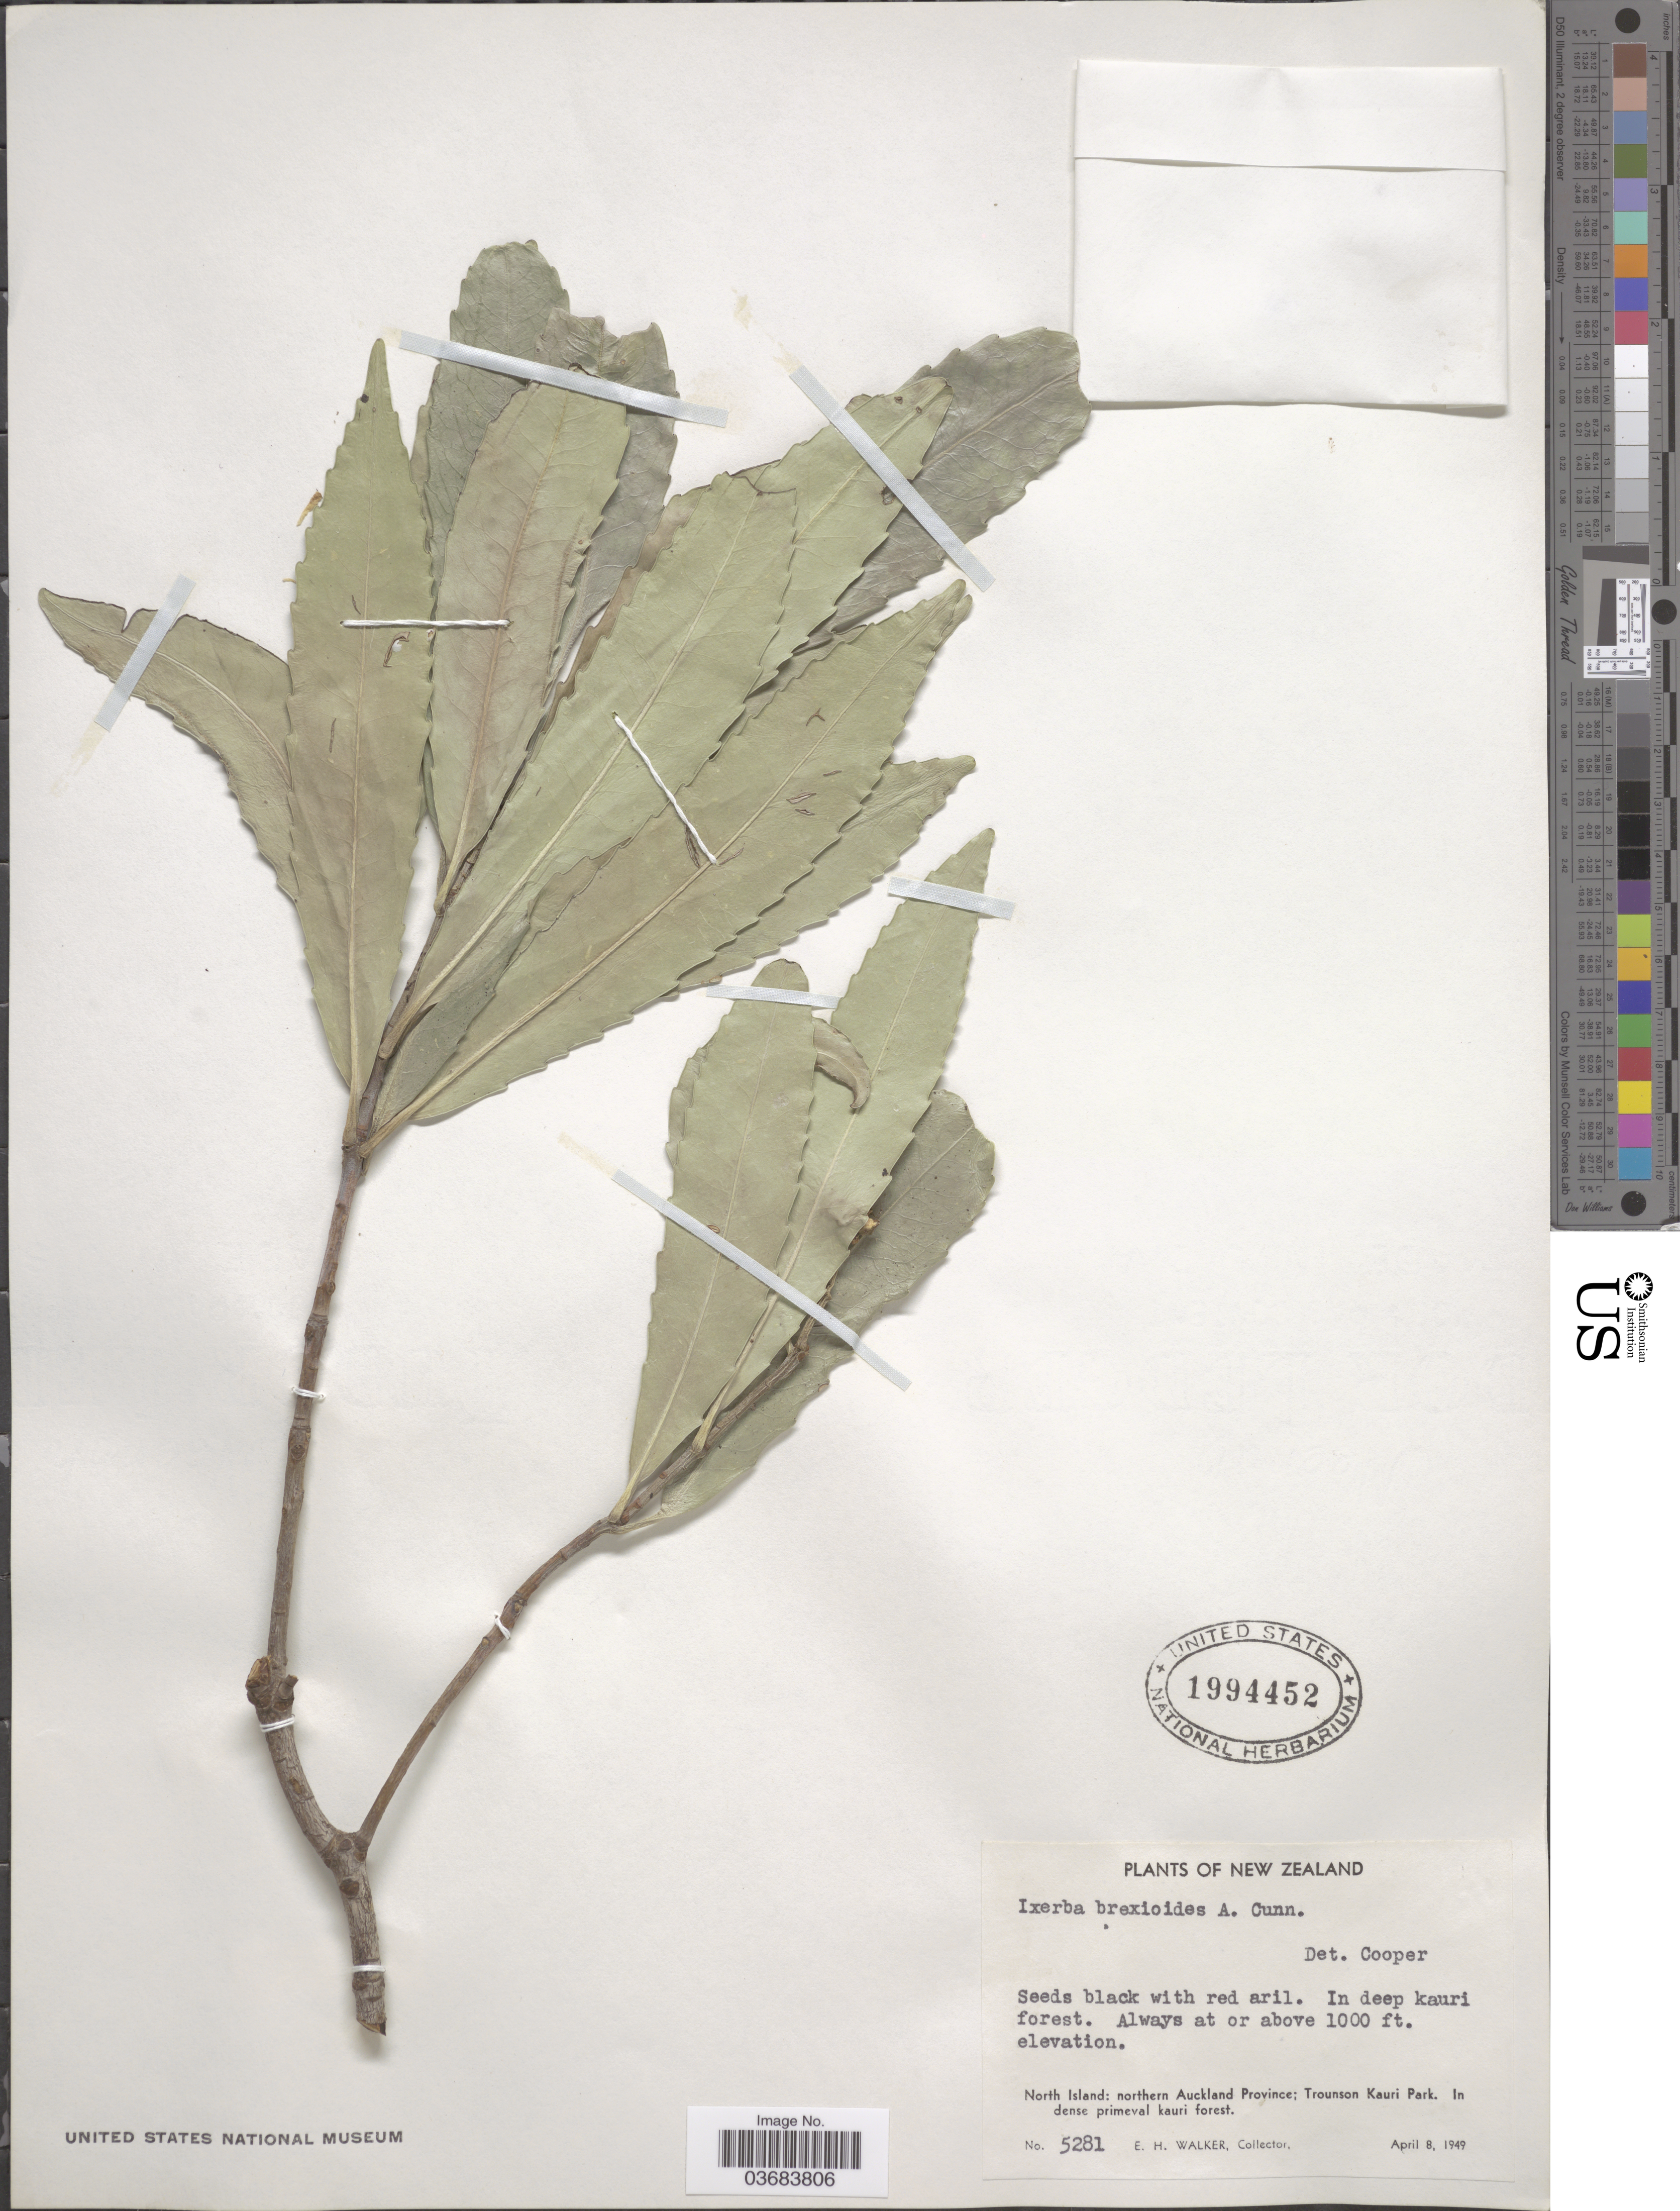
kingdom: Plantae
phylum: Tracheophyta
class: Magnoliopsida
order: Crossosomatales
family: Ixerbaceae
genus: Ixerba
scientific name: Ixerba brexioides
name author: A. Cunn.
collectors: E. H. Walker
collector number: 5281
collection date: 1949-04-08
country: New Zealand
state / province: Auckland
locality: North Island: northern Auckland Province; Trounson Kauri Park. In dense primeval kauri forest.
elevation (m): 305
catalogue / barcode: US 1994452